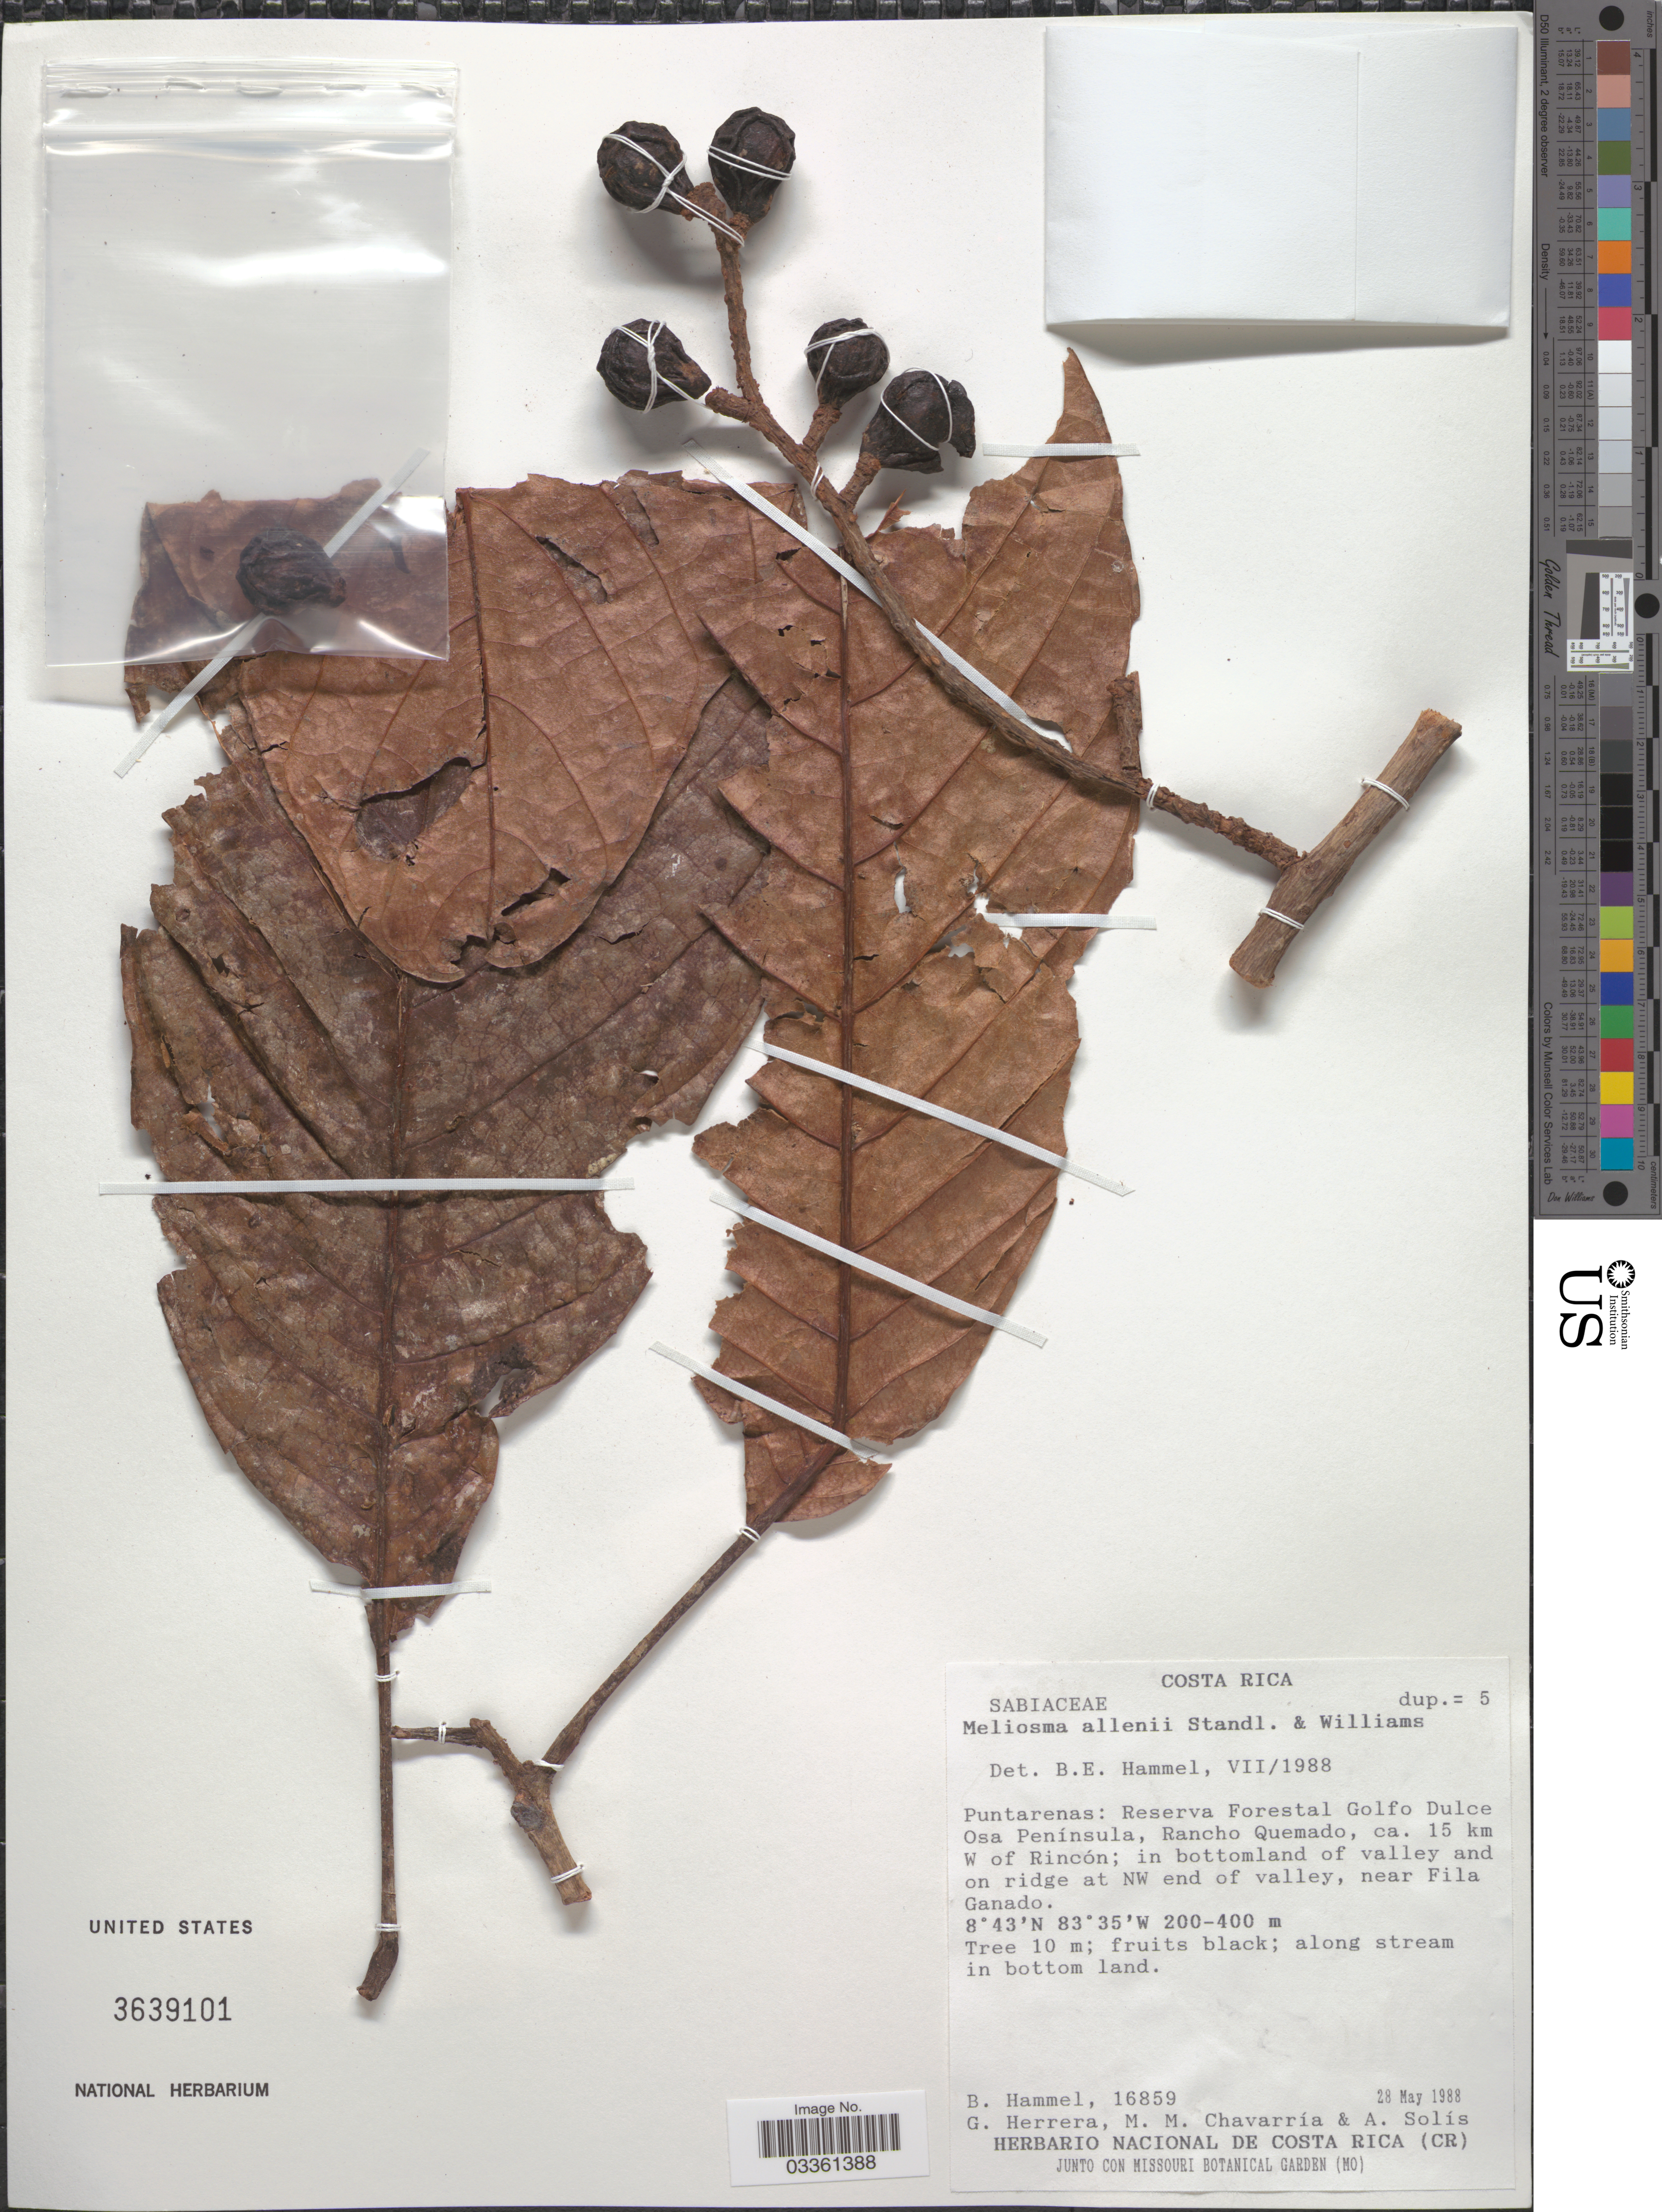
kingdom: Plantae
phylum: Tracheophyta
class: Magnoliopsida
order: Proteales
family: Sabiaceae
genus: Meliosma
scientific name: Meliosma allenii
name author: Standl. & L.O. Williams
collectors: B. Hammel, G. Herrera, M. Chavarría & A. Solis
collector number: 16859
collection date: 1988-05-28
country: Costa Rica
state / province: Puntarenas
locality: Reserva Forestal Golfo Dulce Osa Península, Rancho Quemado, ca. 15 km W of Rincón; in bottomland valley and on ridge at NW end of valley, near Fila Ganado.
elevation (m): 200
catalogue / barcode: US 3639101